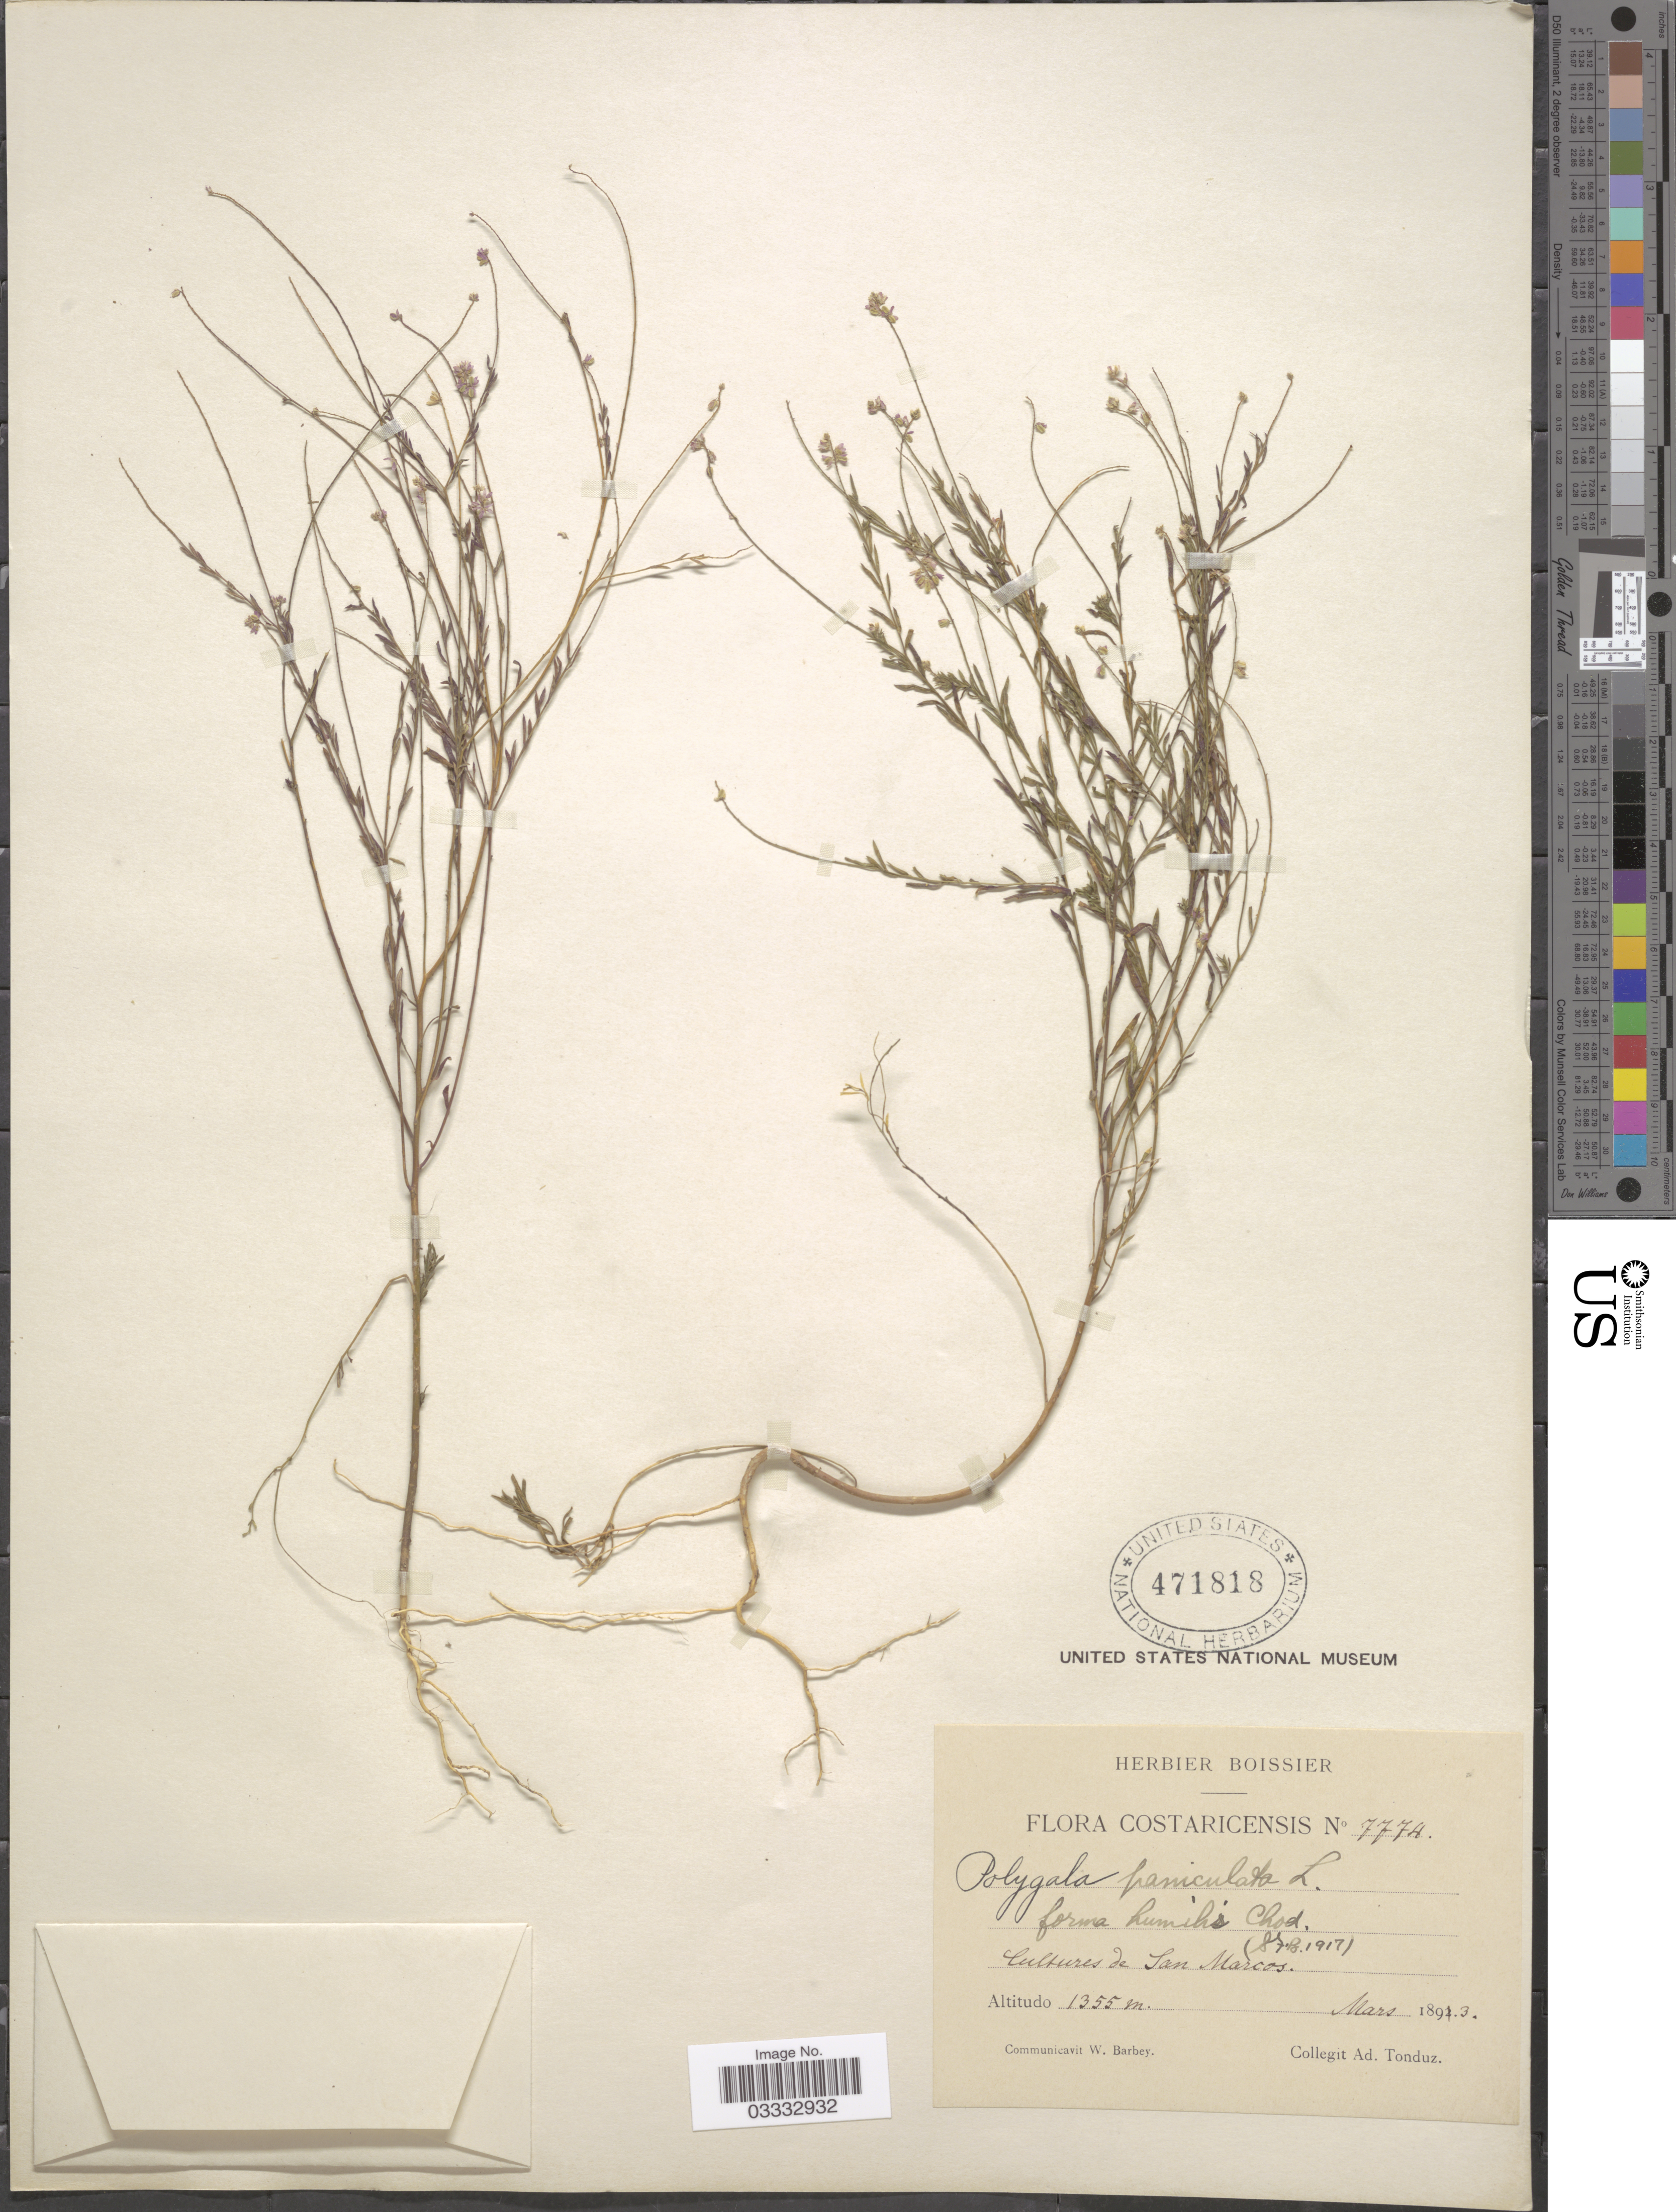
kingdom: Plantae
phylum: Tracheophyta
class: Magnoliopsida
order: Fabales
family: Polygalaceae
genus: Polygala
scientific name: Polygala paniculata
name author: L.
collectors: A. Tonduz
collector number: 7774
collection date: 1893-03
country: Costa Rica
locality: Cultures de San Marcos.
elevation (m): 1355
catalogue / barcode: US 471818